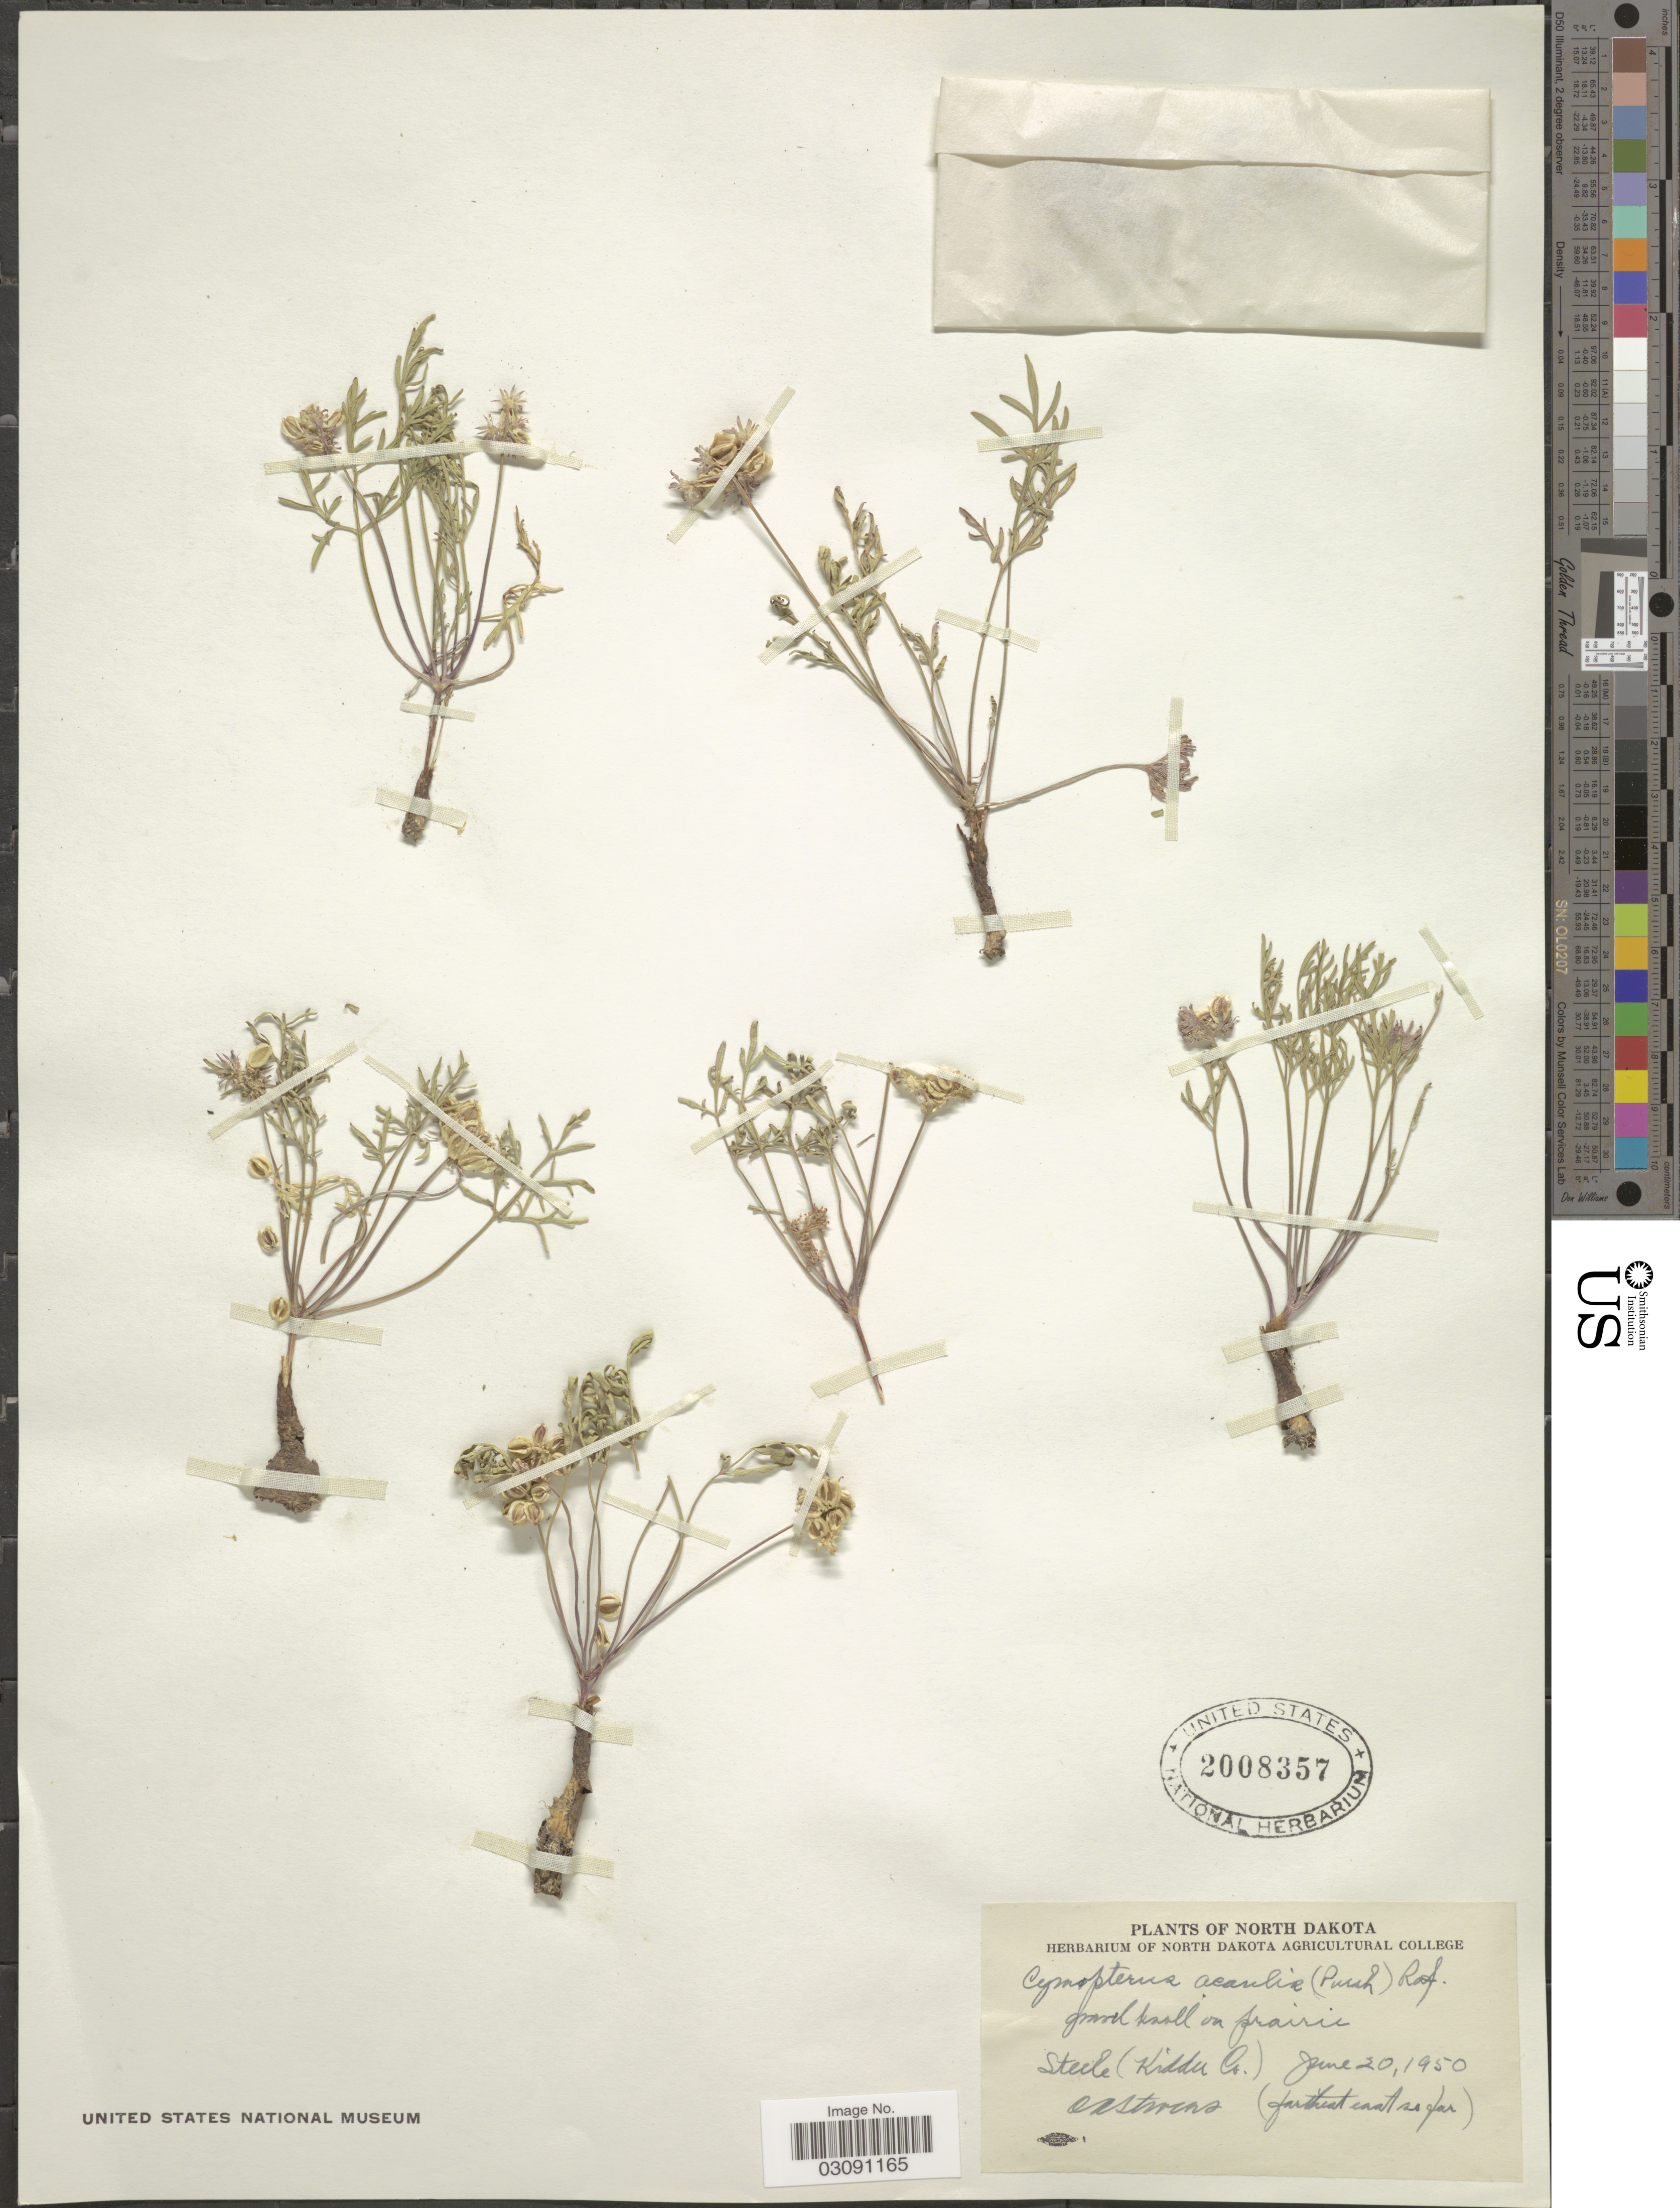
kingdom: Plantae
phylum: Tracheophyta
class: Magnoliopsida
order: Apiales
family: Apiaceae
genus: Cymopterus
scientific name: Cymopterus acaulis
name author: (Pursh) Raf.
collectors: O. A. Stevens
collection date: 1950-06-20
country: United States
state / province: North Dakota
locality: Steele (Kiddu Co.).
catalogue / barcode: US 2008357